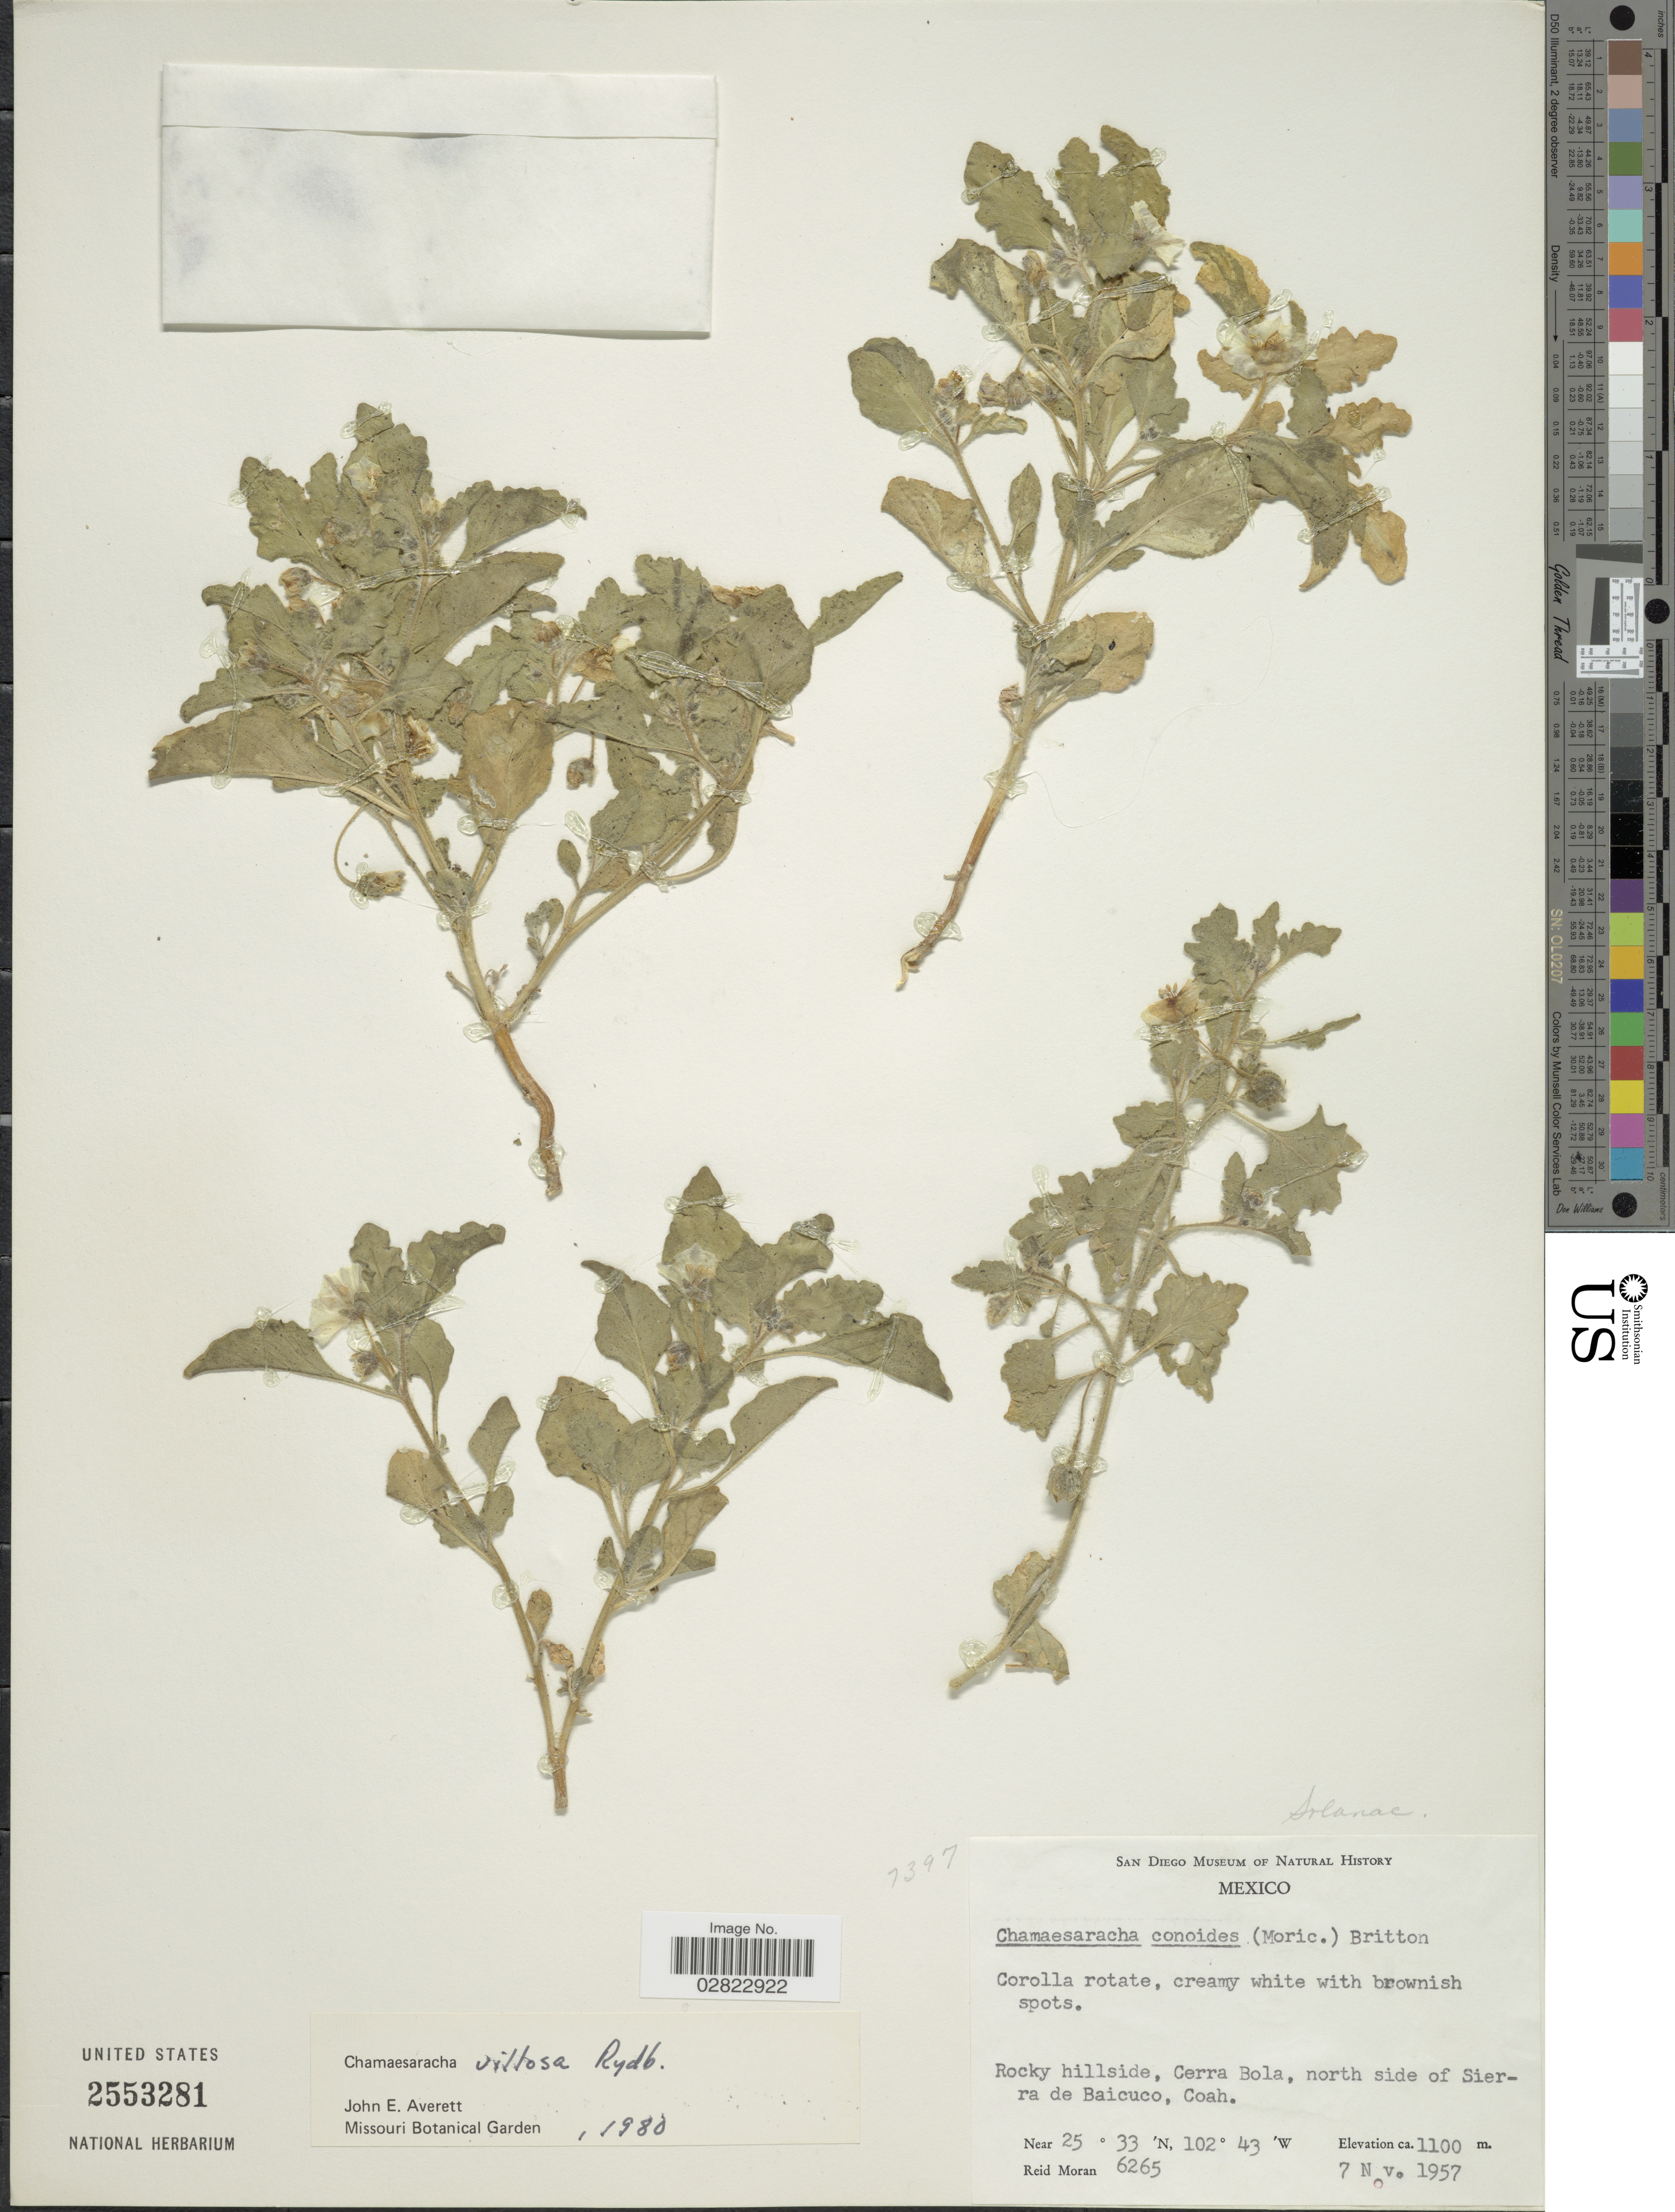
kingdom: Plantae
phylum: Tracheophyta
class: Magnoliopsida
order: Solanales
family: Solanaceae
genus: Chamaesaracha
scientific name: Chamaesaracha villosa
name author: Rydb.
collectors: R. V. Moran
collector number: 6265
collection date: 1957-11-07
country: Mexico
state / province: Coahuila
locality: Rocky hillside, Cerra Bola, north side of Sierra de Baicuco, Coah.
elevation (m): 1100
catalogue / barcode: US 2553281